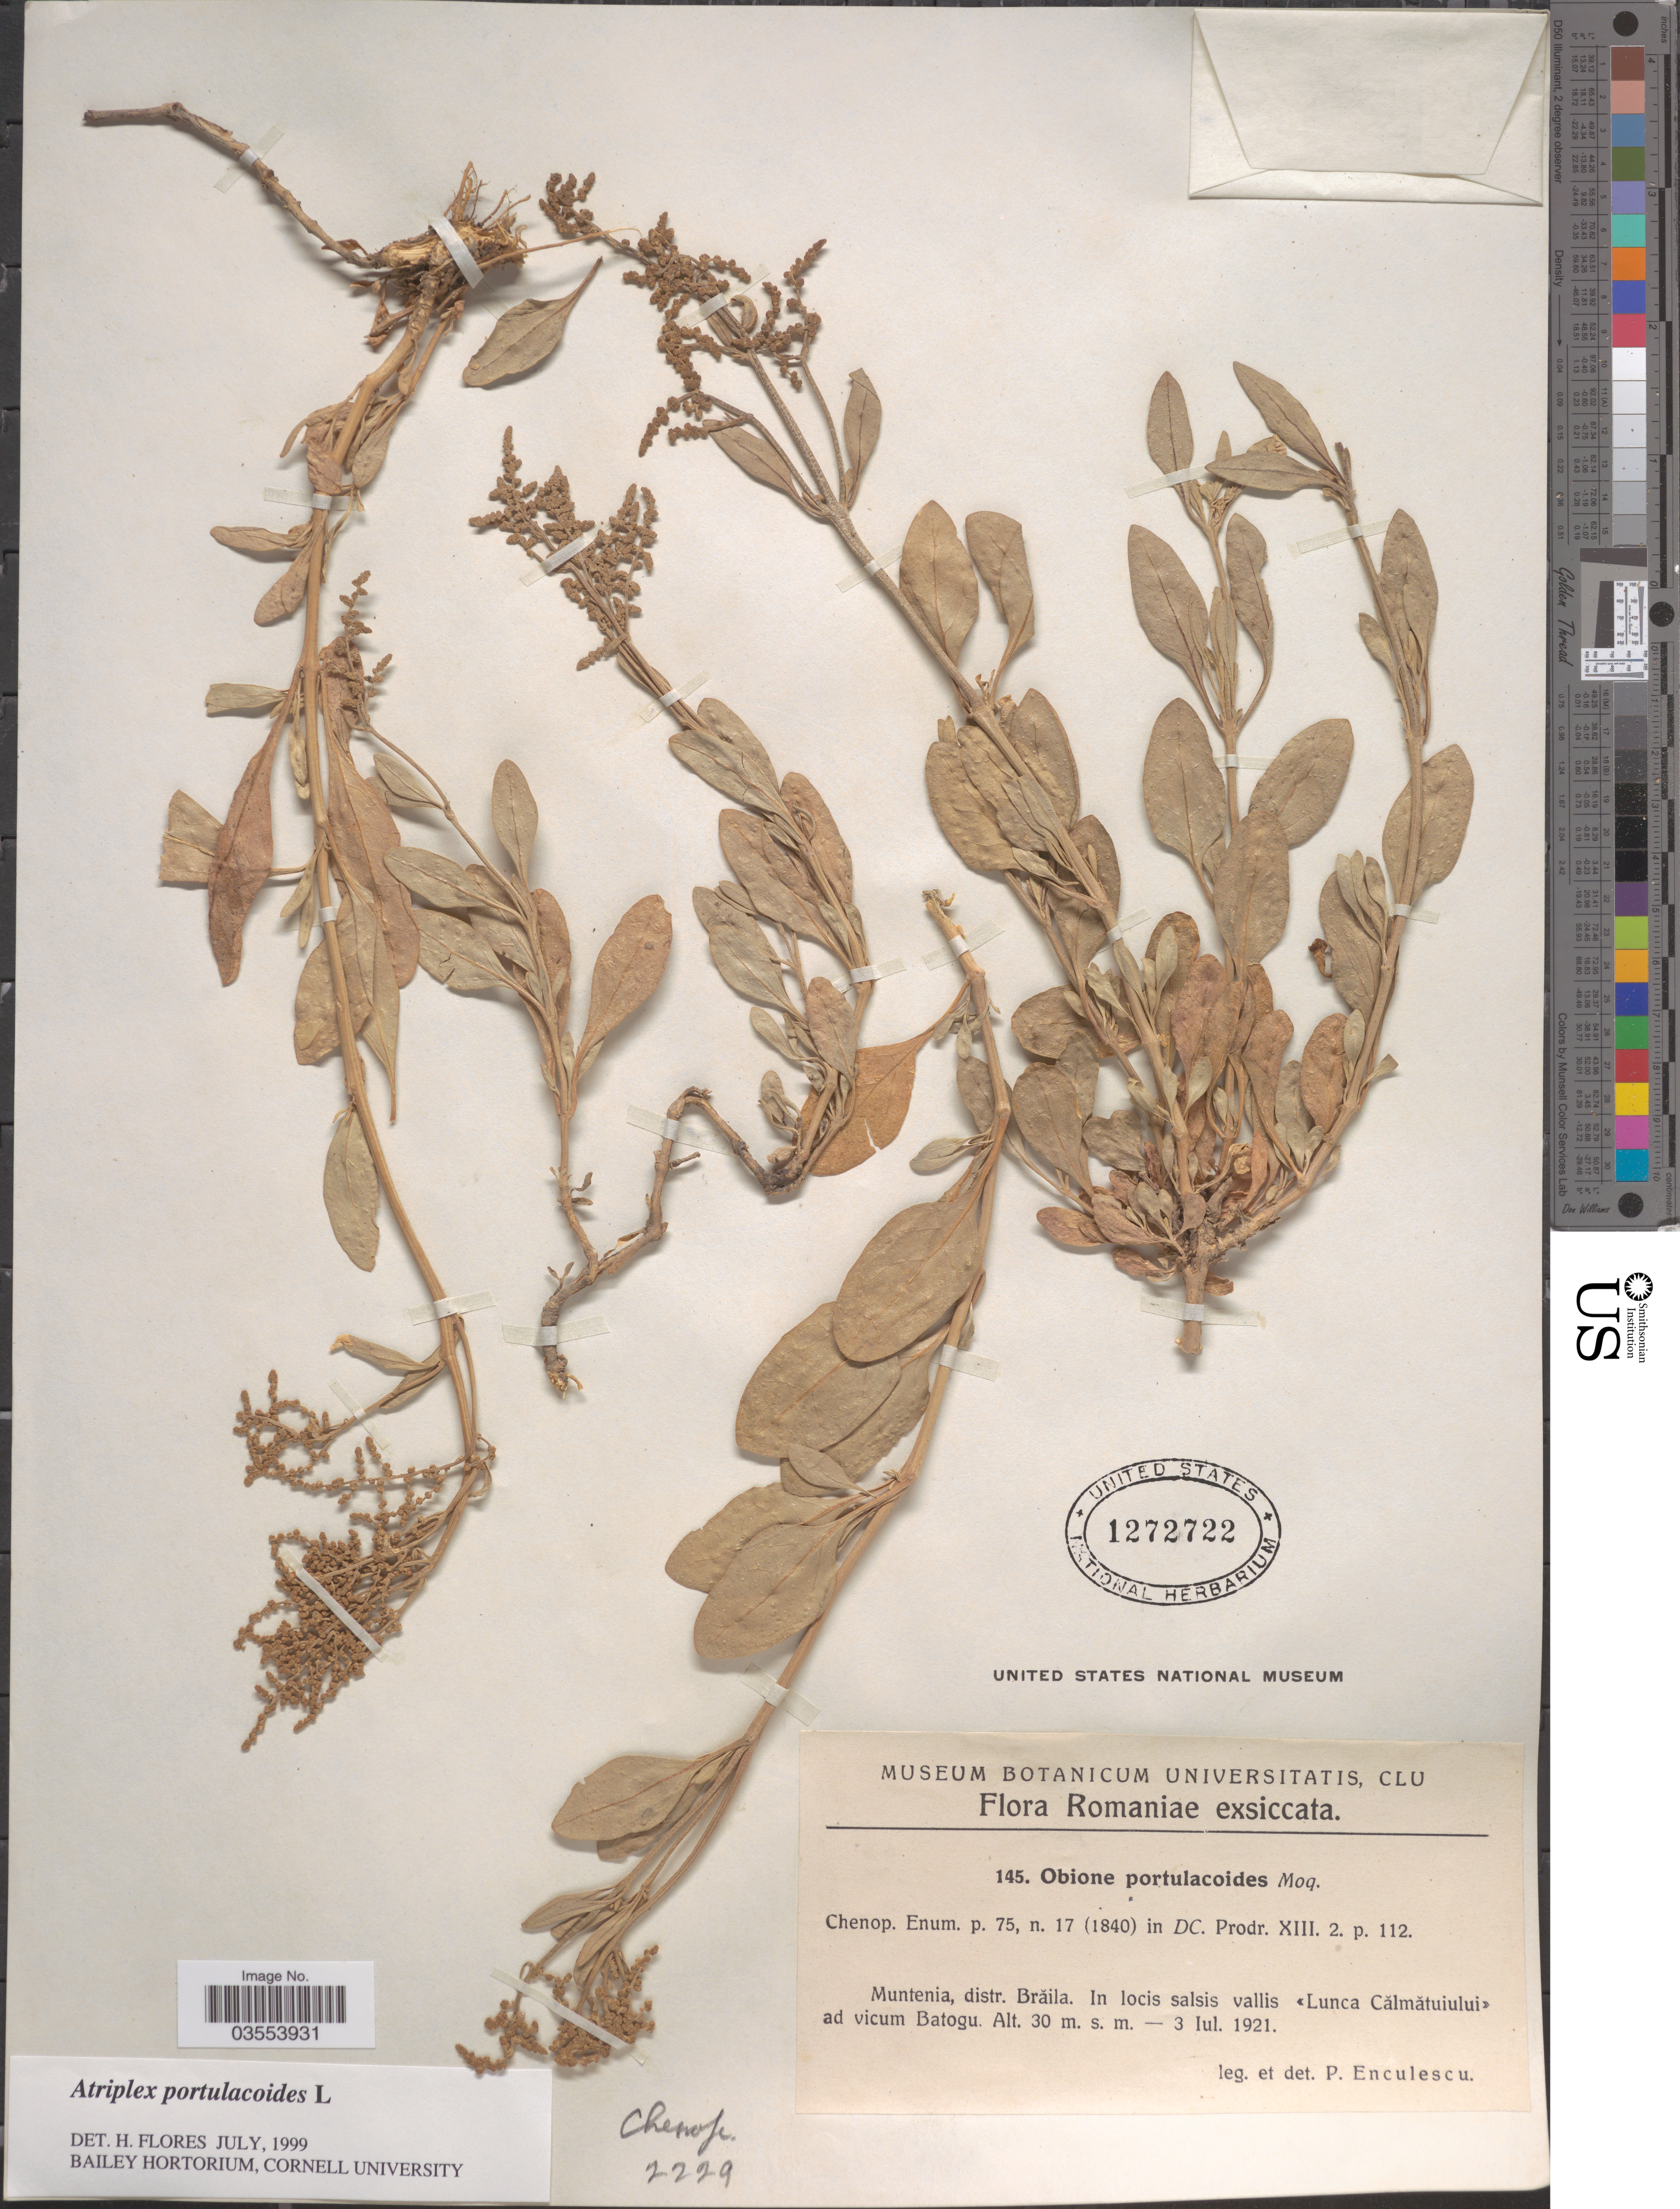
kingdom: Plantae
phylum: Tracheophyta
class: Magnoliopsida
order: Caryophyllales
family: Amaranthaceae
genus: Atriplex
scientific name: Atriplex portulacoides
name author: L.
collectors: P. Enculescu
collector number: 145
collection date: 1921-07-03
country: Romania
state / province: Braila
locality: Muntenia, distr. Brăila. In locis salsis vallis <<Lunca Călmătuiului>> ad vicum Batogu.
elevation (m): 30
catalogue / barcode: US 1272722